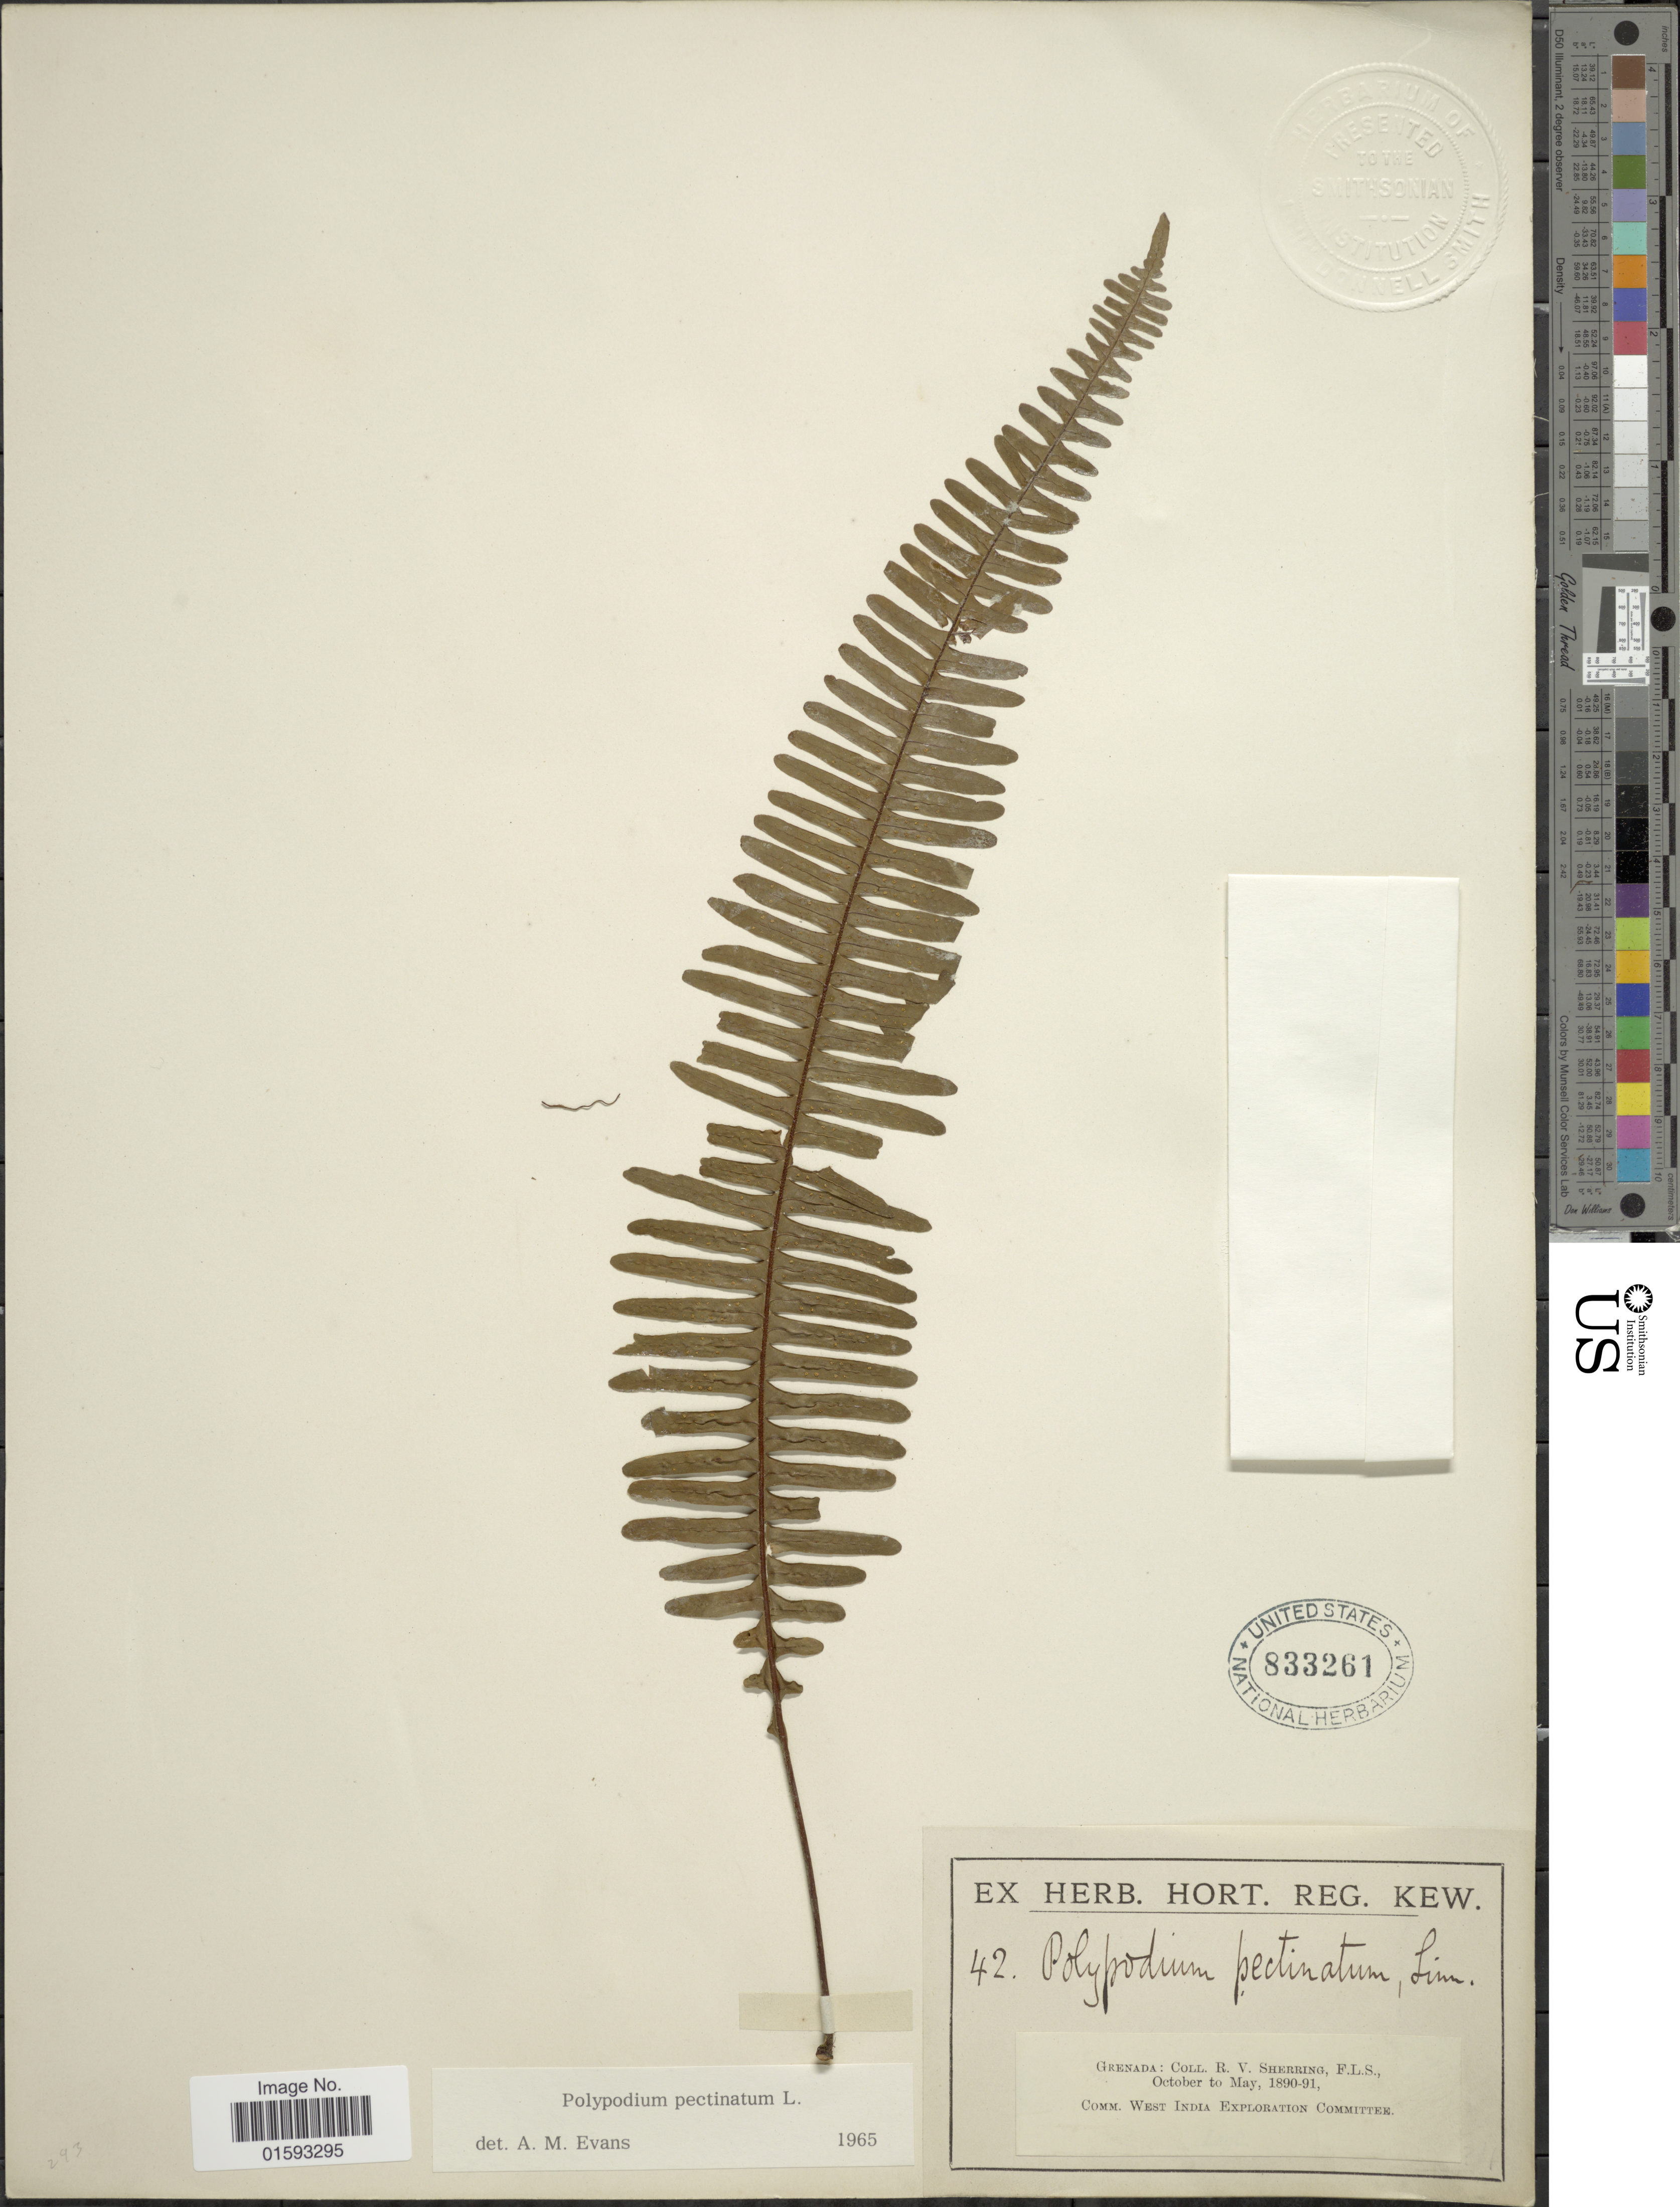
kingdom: Plantae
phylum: Tracheophyta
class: Polypodiopsida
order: Polypodiales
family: Polypodiaceae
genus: Pecluma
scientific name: Pecluma pectinata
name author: (L.) M.G. Price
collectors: R. Sherring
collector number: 42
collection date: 1890-10/1891-05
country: Grenada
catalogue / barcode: US 833261